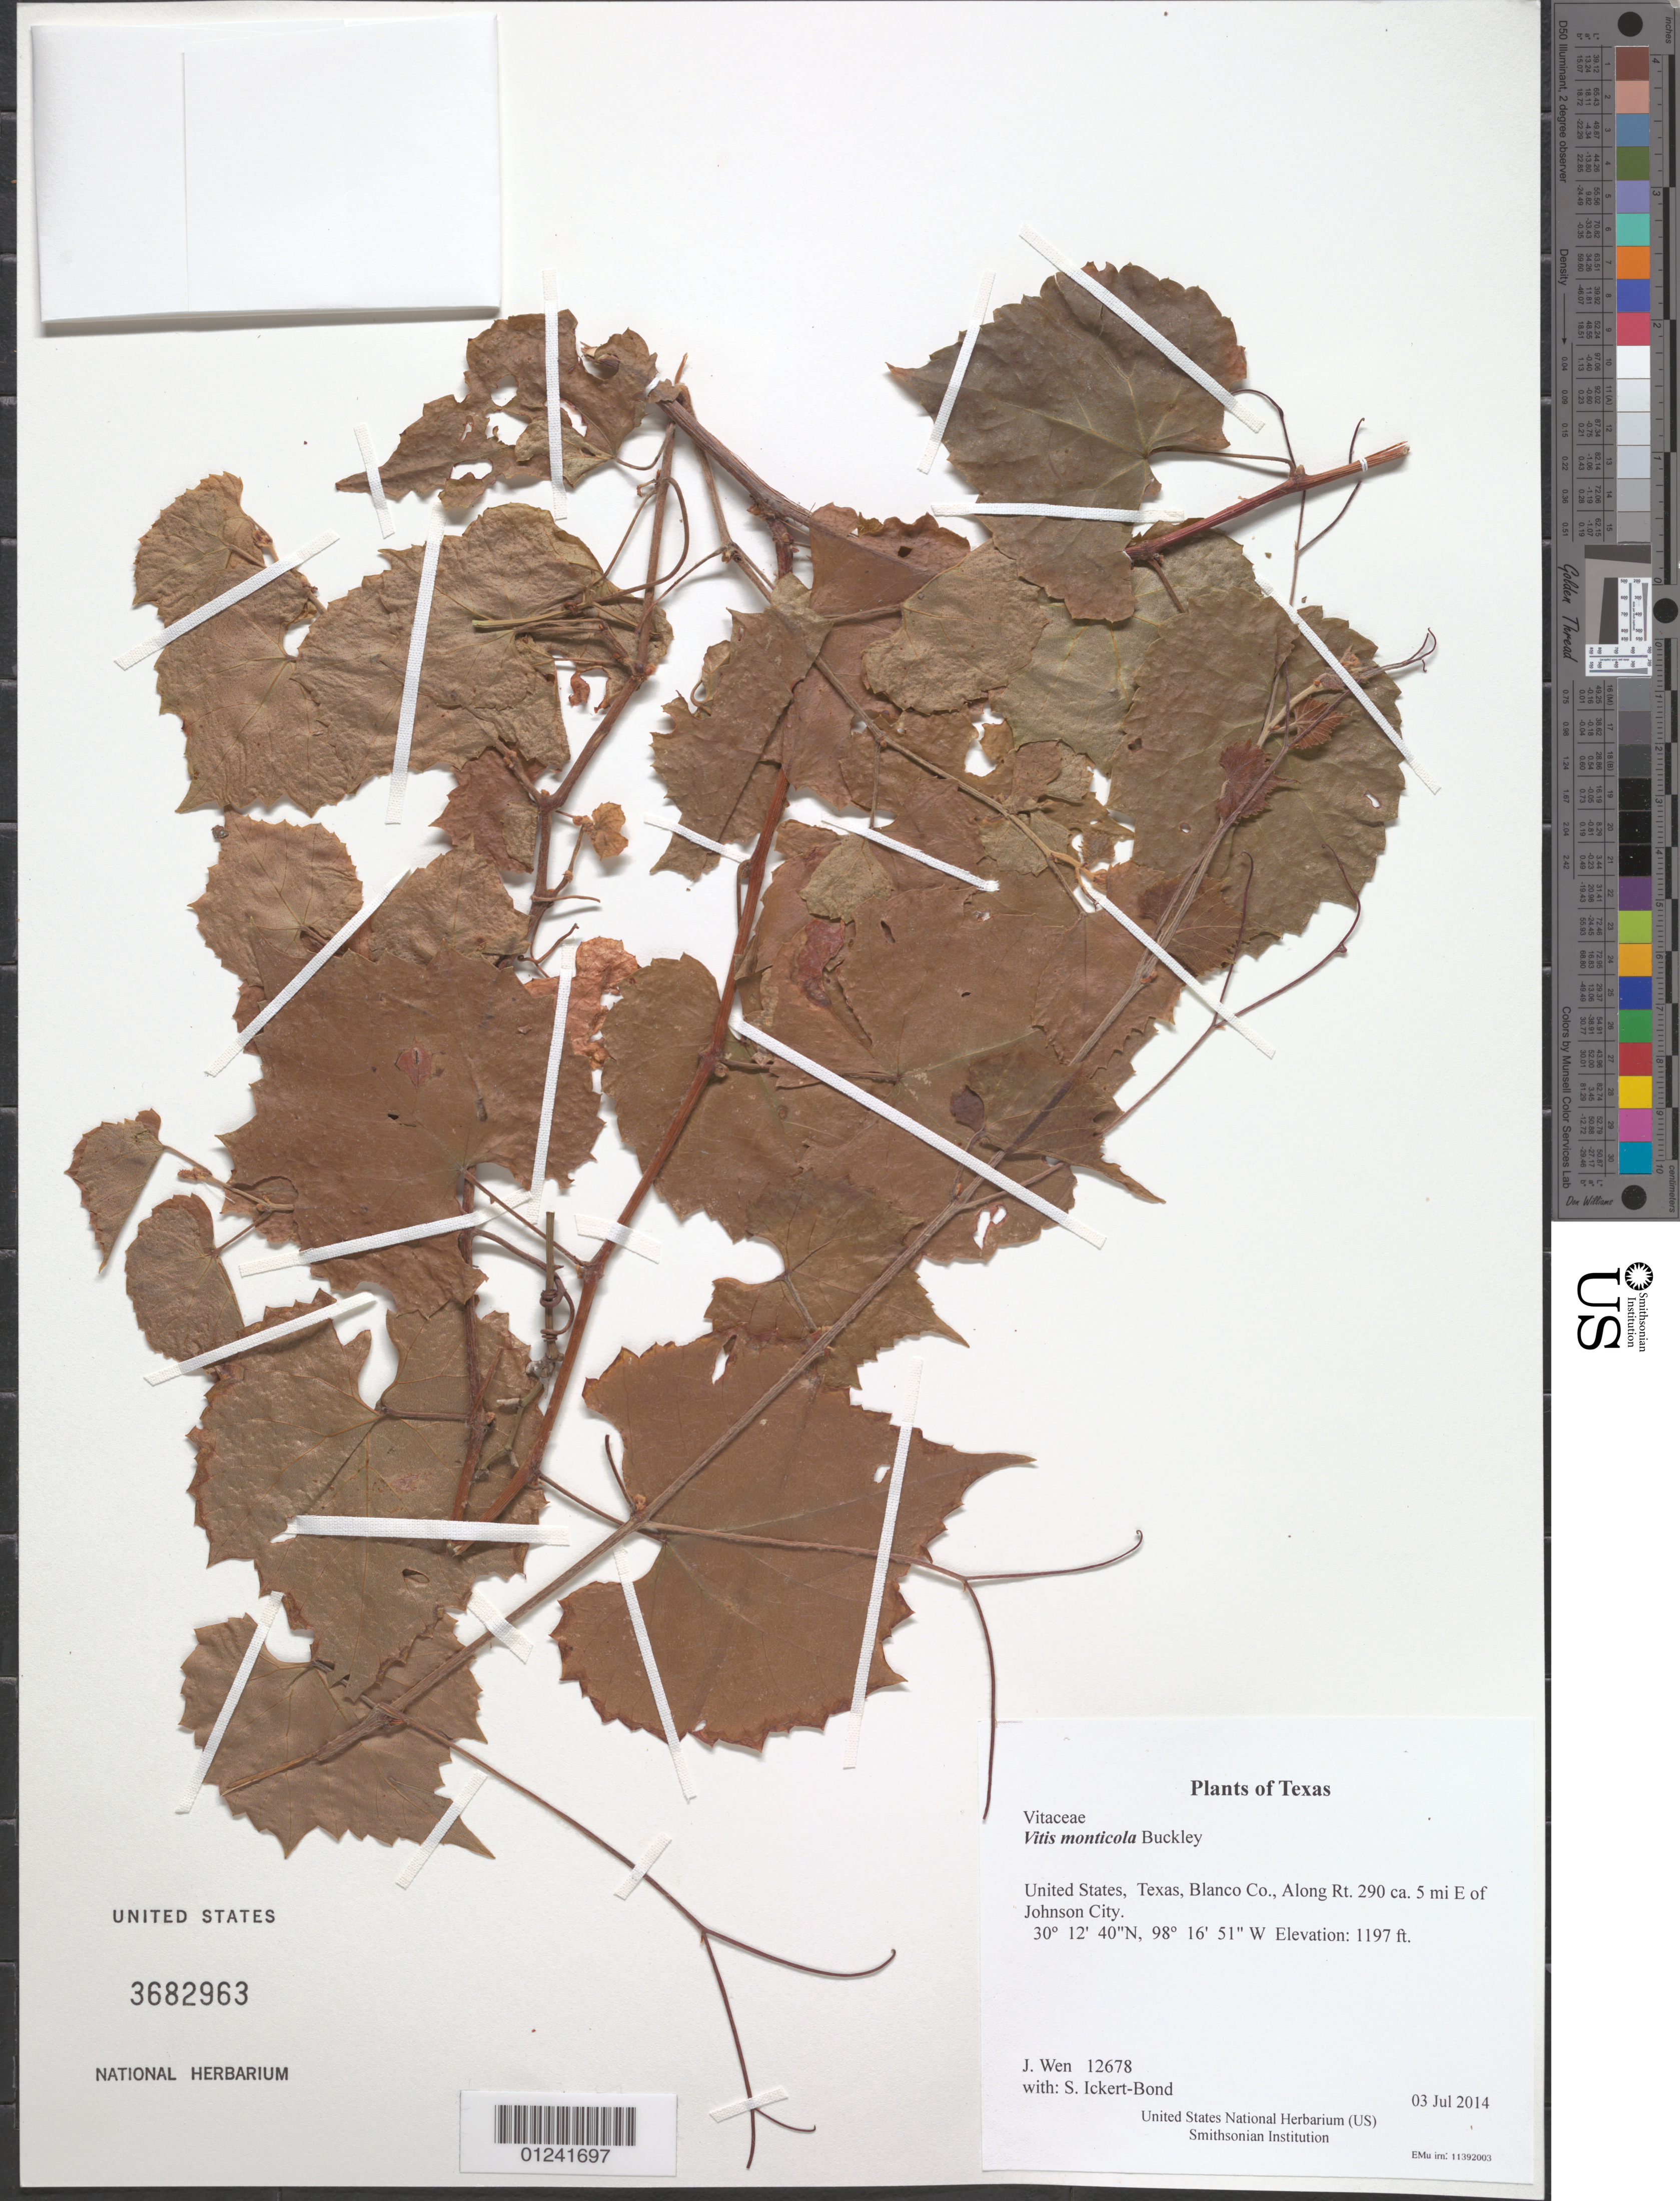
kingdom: Plantae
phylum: Tracheophyta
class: Magnoliopsida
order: Vitales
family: Vitaceae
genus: Vitis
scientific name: Vitis monticola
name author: Buckley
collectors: J. Wen & S. Ickert-Bond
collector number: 12678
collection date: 2014-07-03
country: United States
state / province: Texas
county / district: Blanco Co.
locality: Along Rt. 290 ca. 5 mi E of Johnson City.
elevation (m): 365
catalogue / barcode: US 3682963